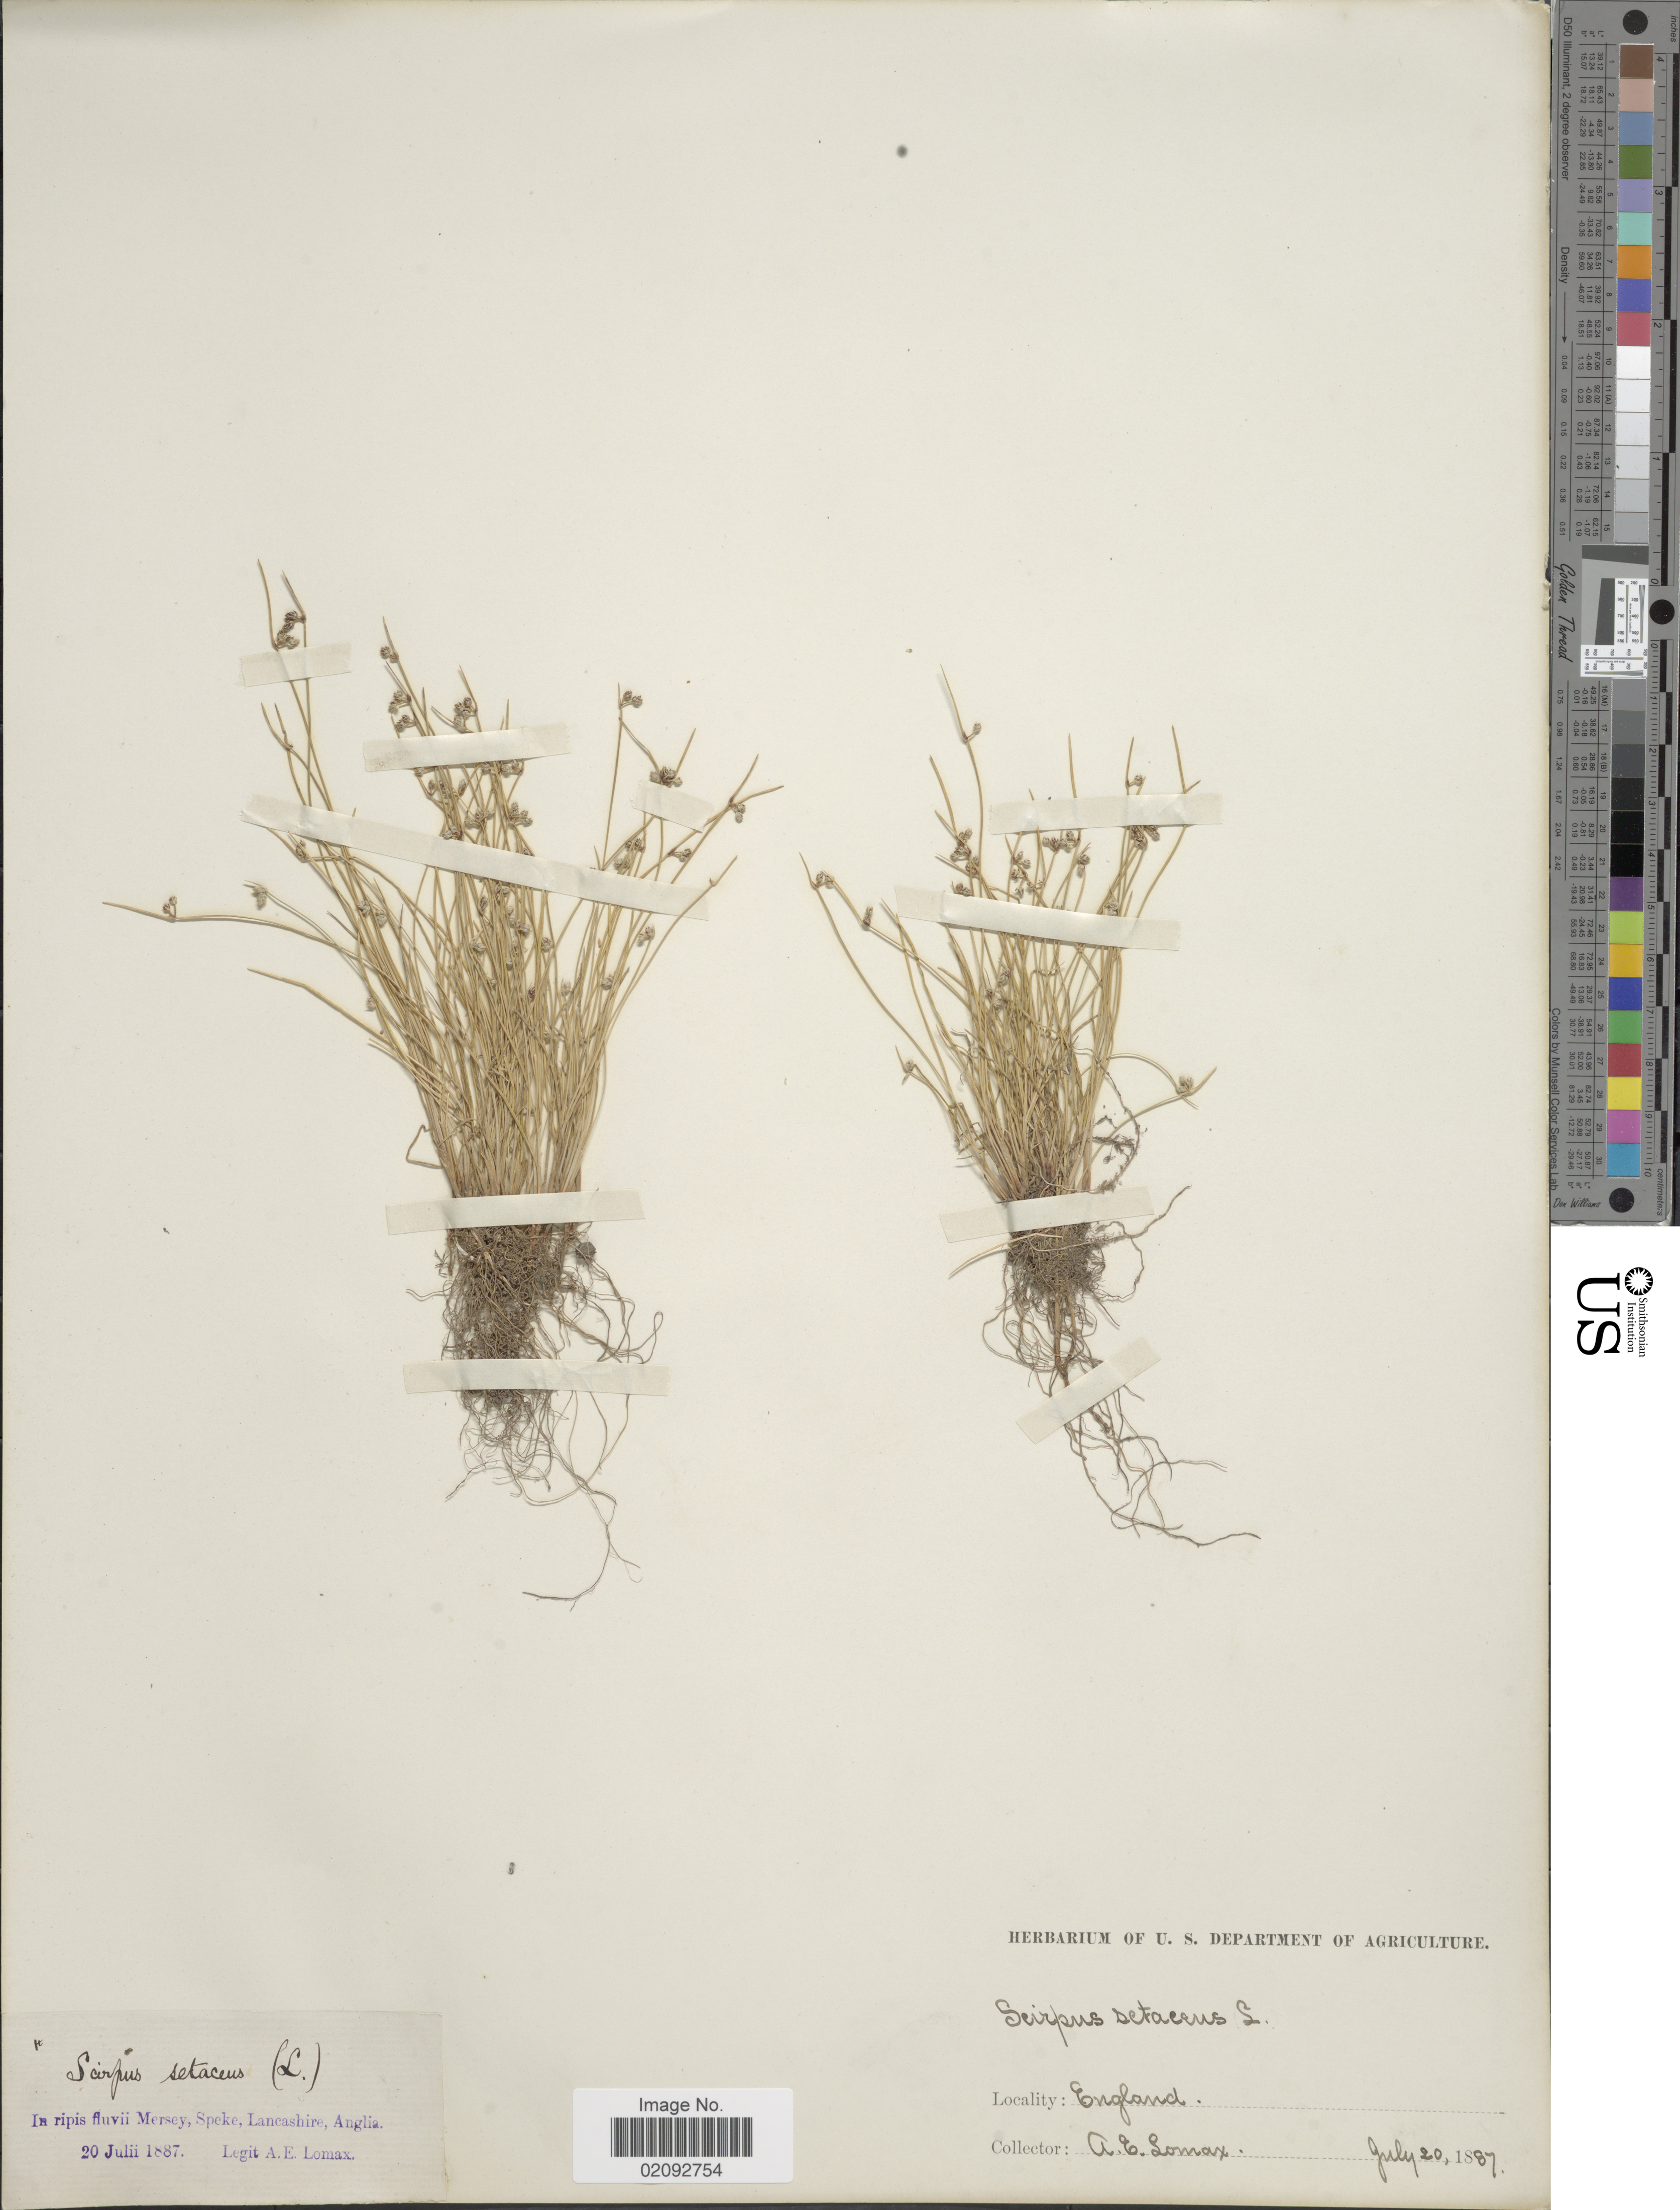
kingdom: Plantae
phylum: Tracheophyta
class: Liliopsida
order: Poales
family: Cyperaceae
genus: Isolepis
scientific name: Isolepis setacea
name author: (L.) R. Br.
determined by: Strong, Mark T., (BOT), Smithsonian Institution - National Museum of Natural History (UNITED STATES)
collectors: A. Lomax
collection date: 1887-07-20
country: United Kingdom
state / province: England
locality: In ripis fluvii Mersey Speke, Lancashire, Anglia